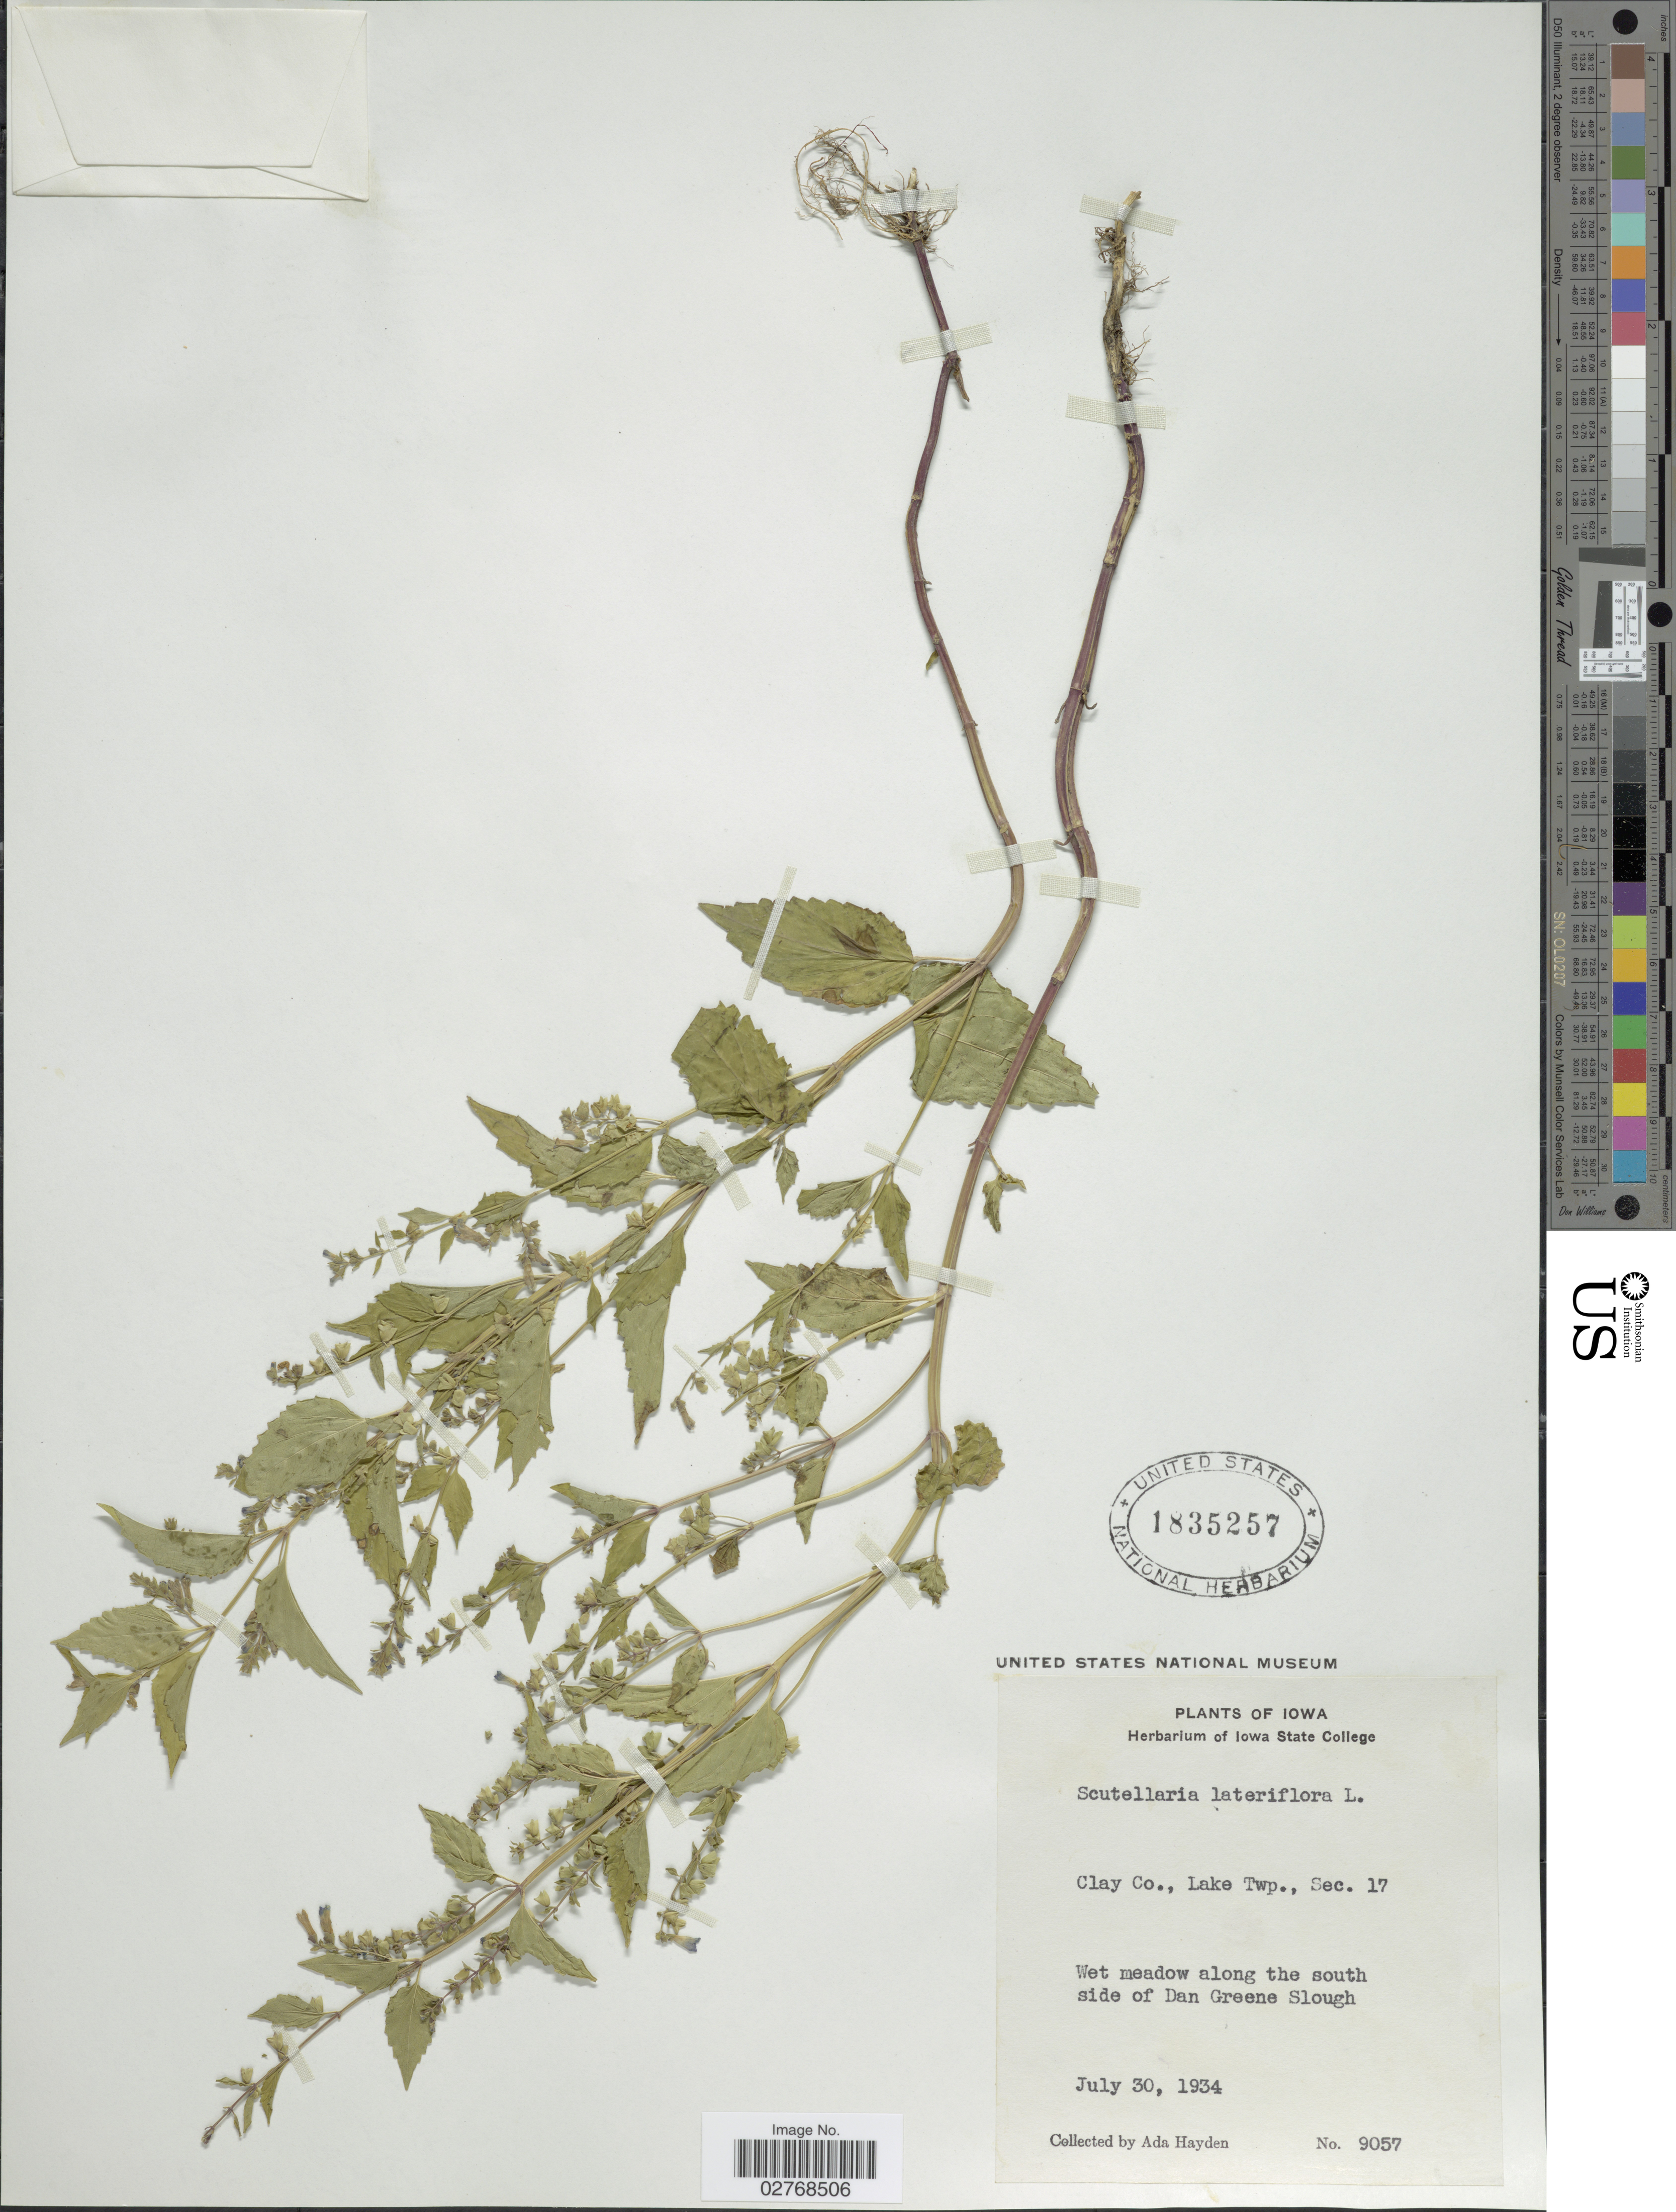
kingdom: Plantae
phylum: Tracheophyta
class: Magnoliopsida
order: Lamiales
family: Lamiaceae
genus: Scutellaria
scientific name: Scutellaria lateriflora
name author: L.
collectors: Ada Hayden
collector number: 9057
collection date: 1934-07-30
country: United States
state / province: Iowa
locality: Clay Co., Lake Twp., Sec. 17. Wet meadow along the south side of Dan Greene Slough.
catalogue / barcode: US 1835257